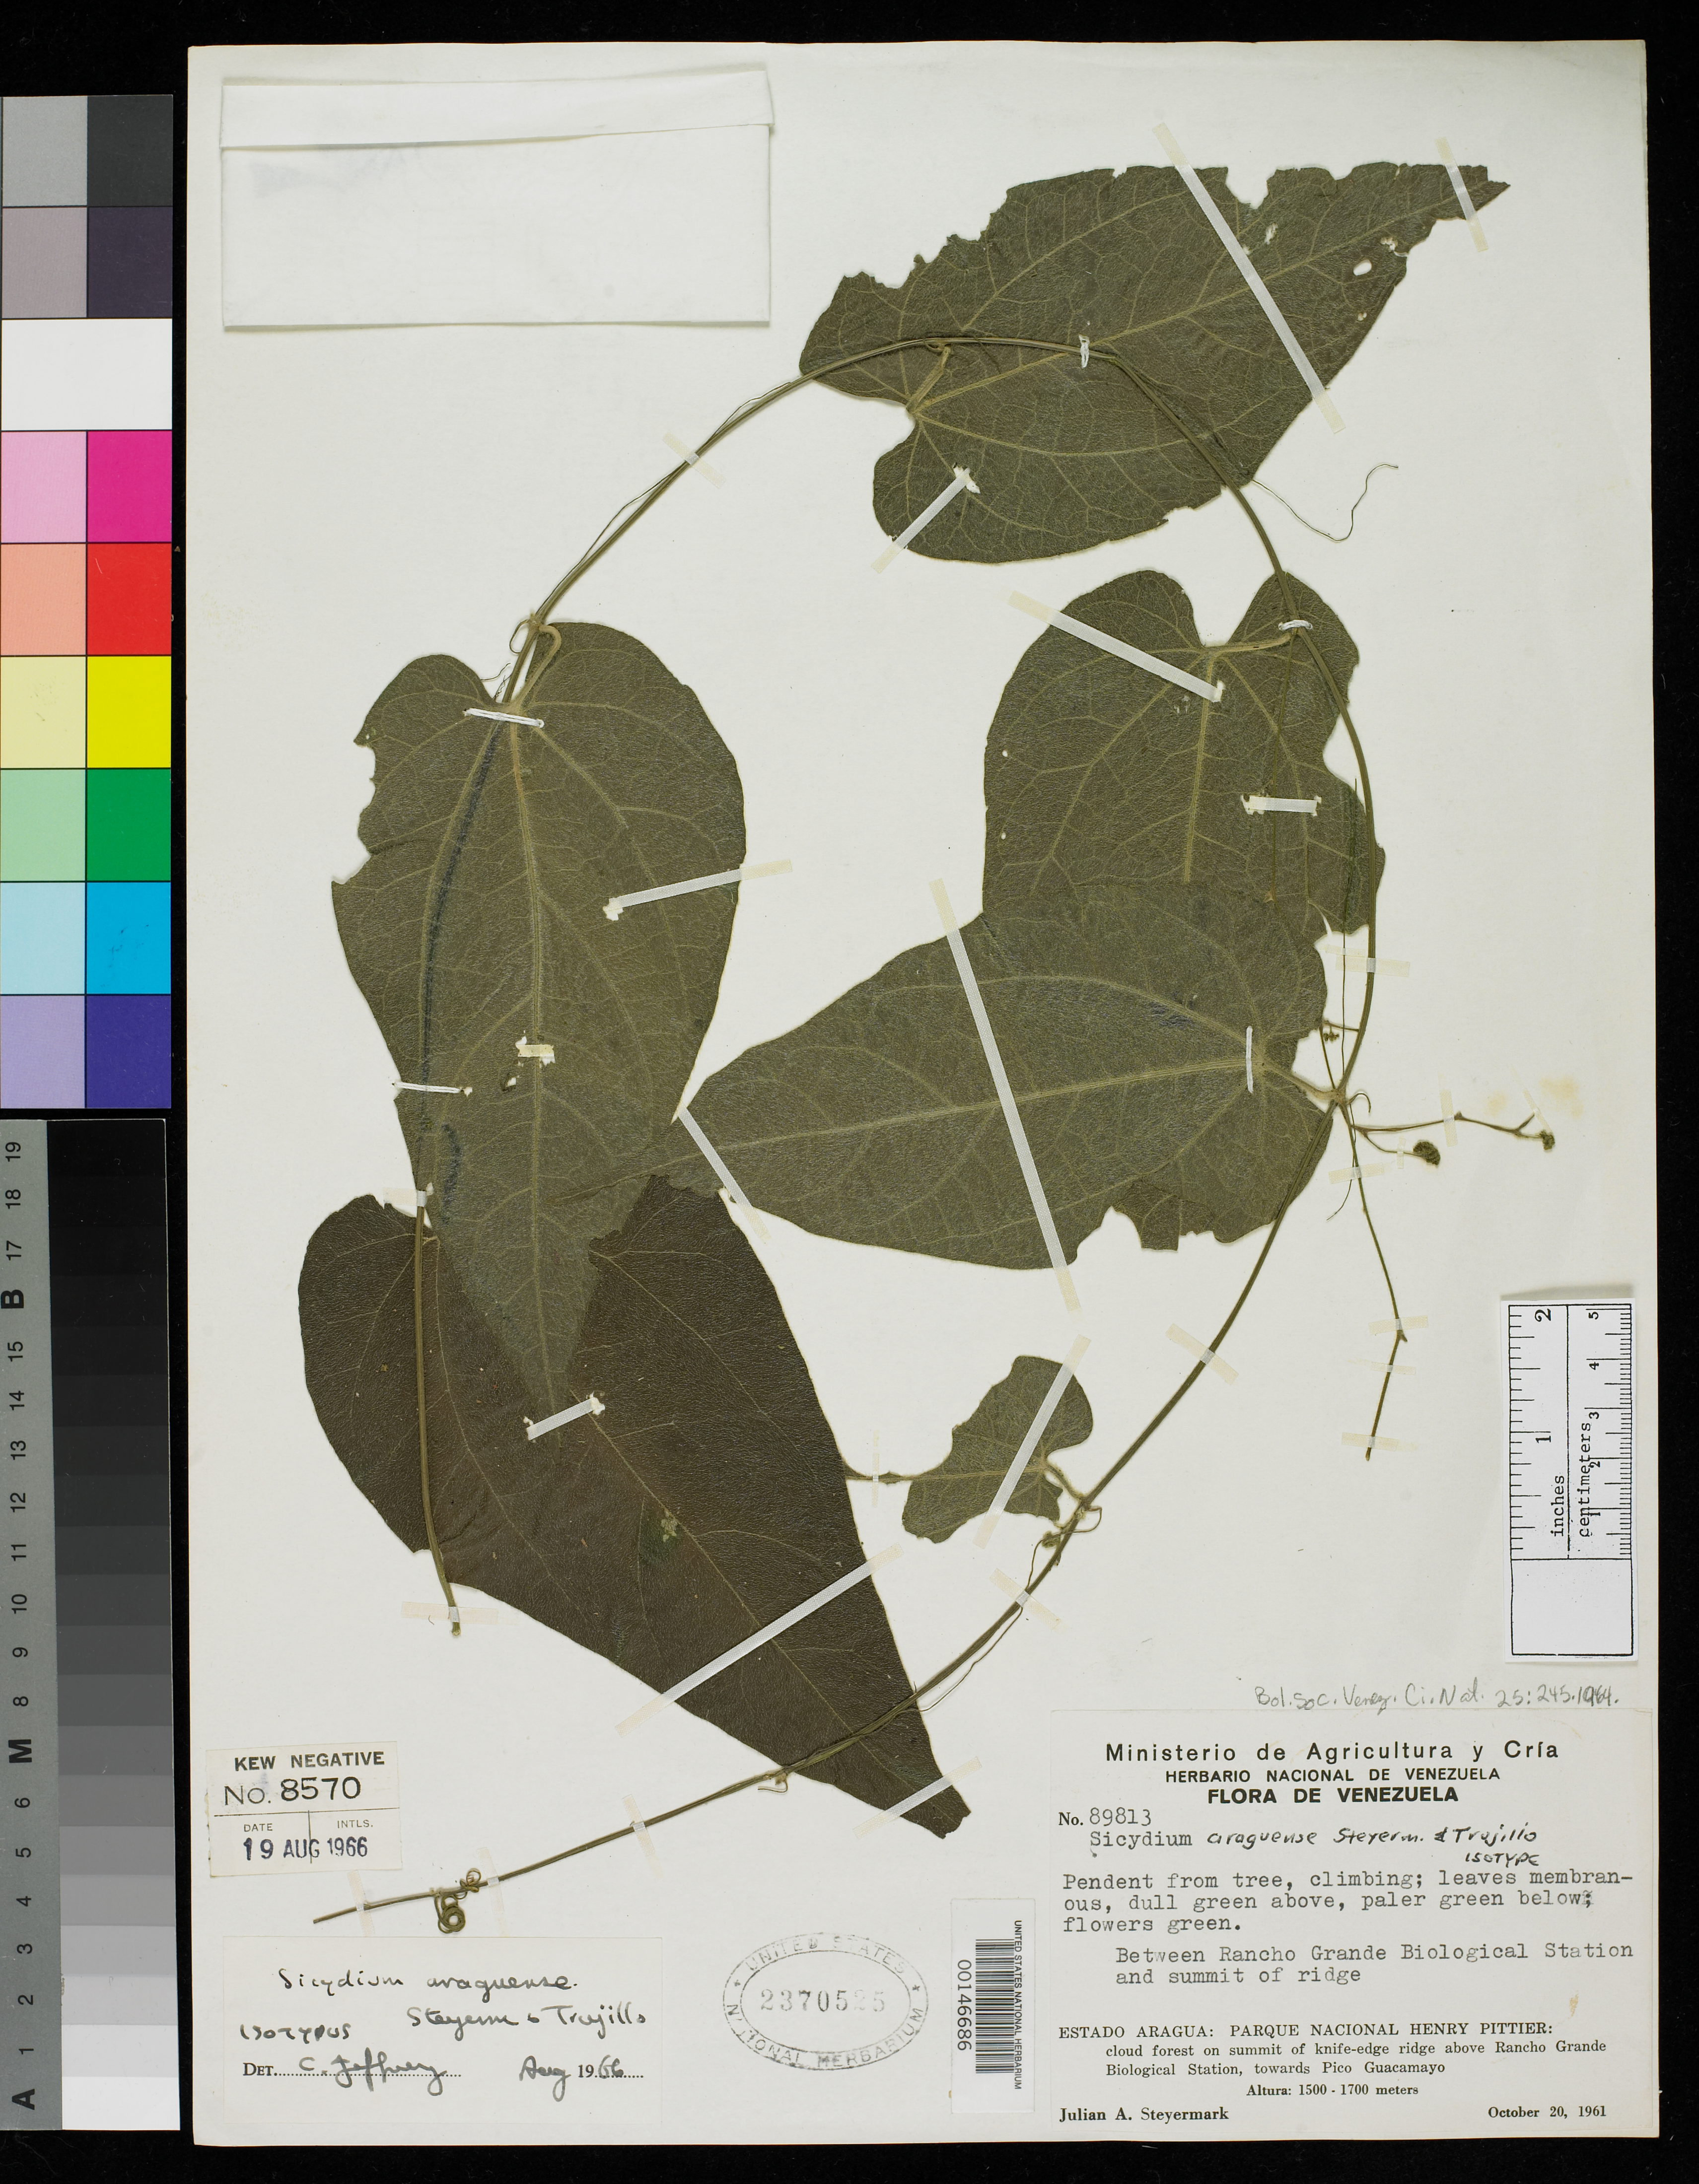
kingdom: Plantae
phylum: Tracheophyta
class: Magnoliopsida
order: Cucurbitales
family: Cucurbitaceae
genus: Sicydium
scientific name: Sicydium araguense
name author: Steyerm. & Trujillo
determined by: Jeffrey, C.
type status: Isotype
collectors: J. Steyermark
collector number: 89813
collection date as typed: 20 Oct 1961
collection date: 1961-10-20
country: Venezuela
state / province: Aragua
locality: Parque Nacional Henry Pittier: on summit of knife-edge ridge above Rancho Grande Biological Station, towards Pico Guacamayo. Between Rancho Grande Biological Station and summit of ridge.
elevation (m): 1500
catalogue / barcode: US 2370525